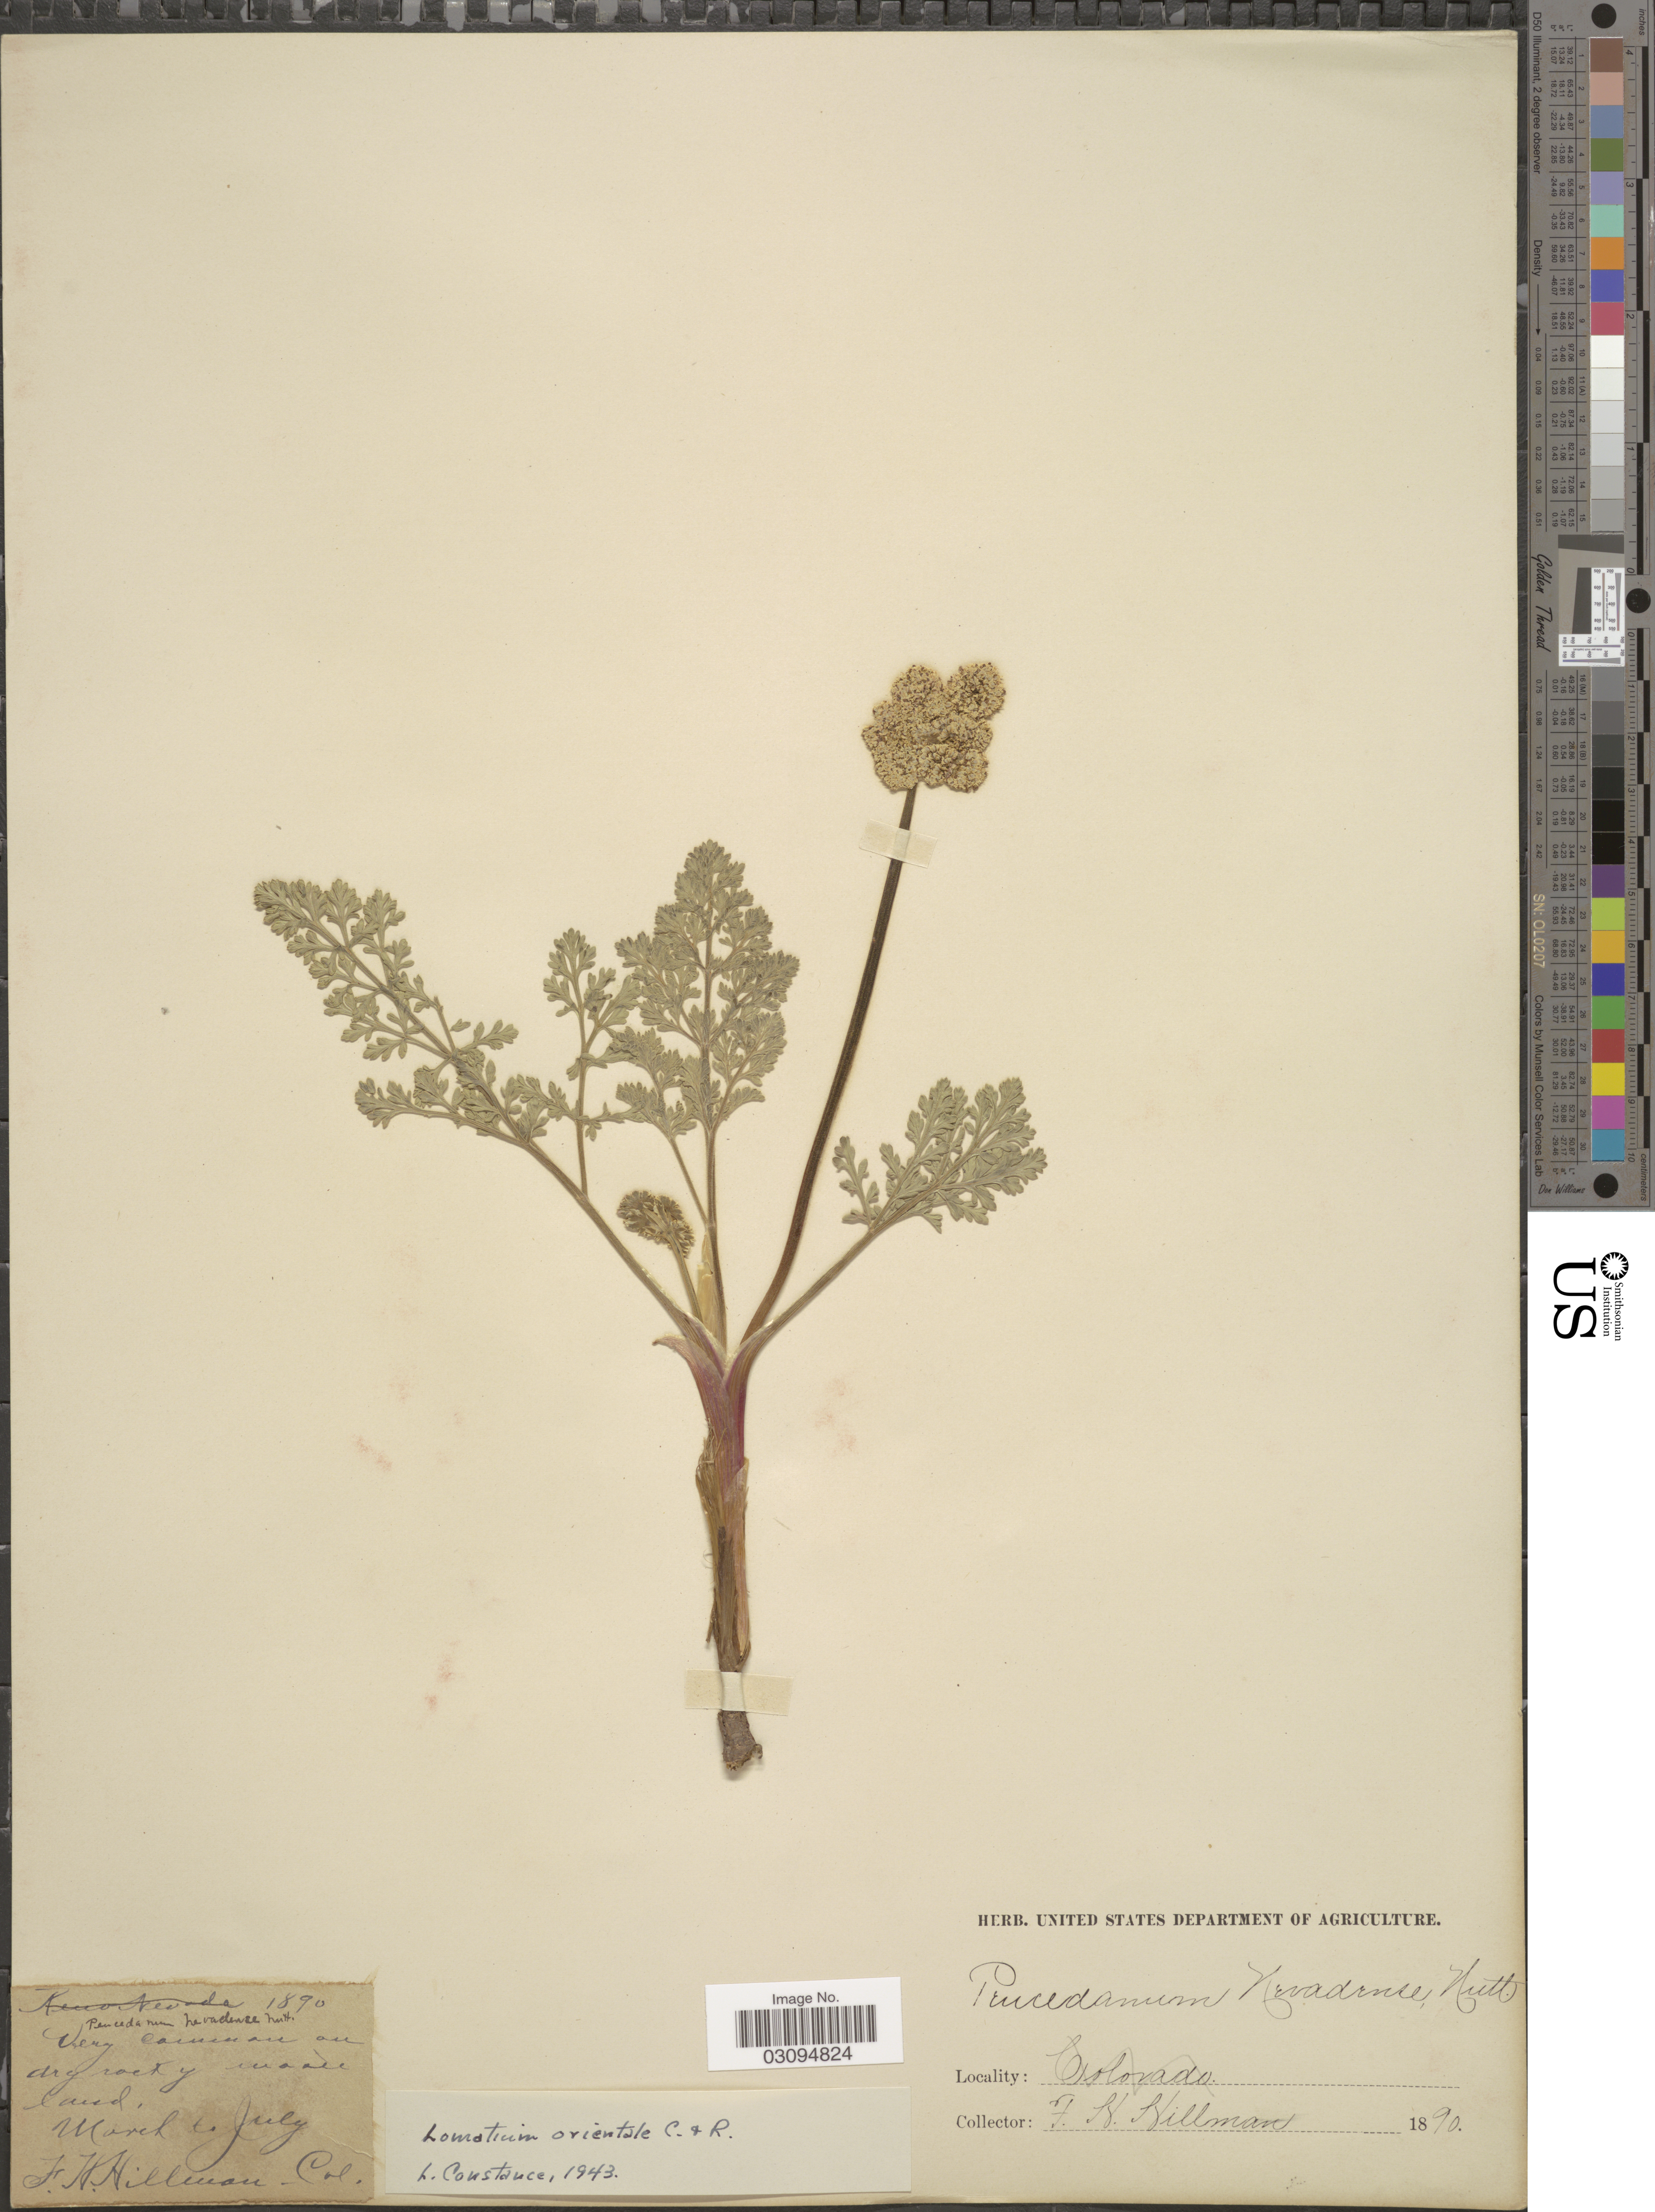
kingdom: Plantae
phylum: Tracheophyta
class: Magnoliopsida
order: Apiales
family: Apiaceae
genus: Lomatium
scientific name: Lomatium orientale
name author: J.M. Coult. & Rose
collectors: F. Hillman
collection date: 1890-03/1890-07